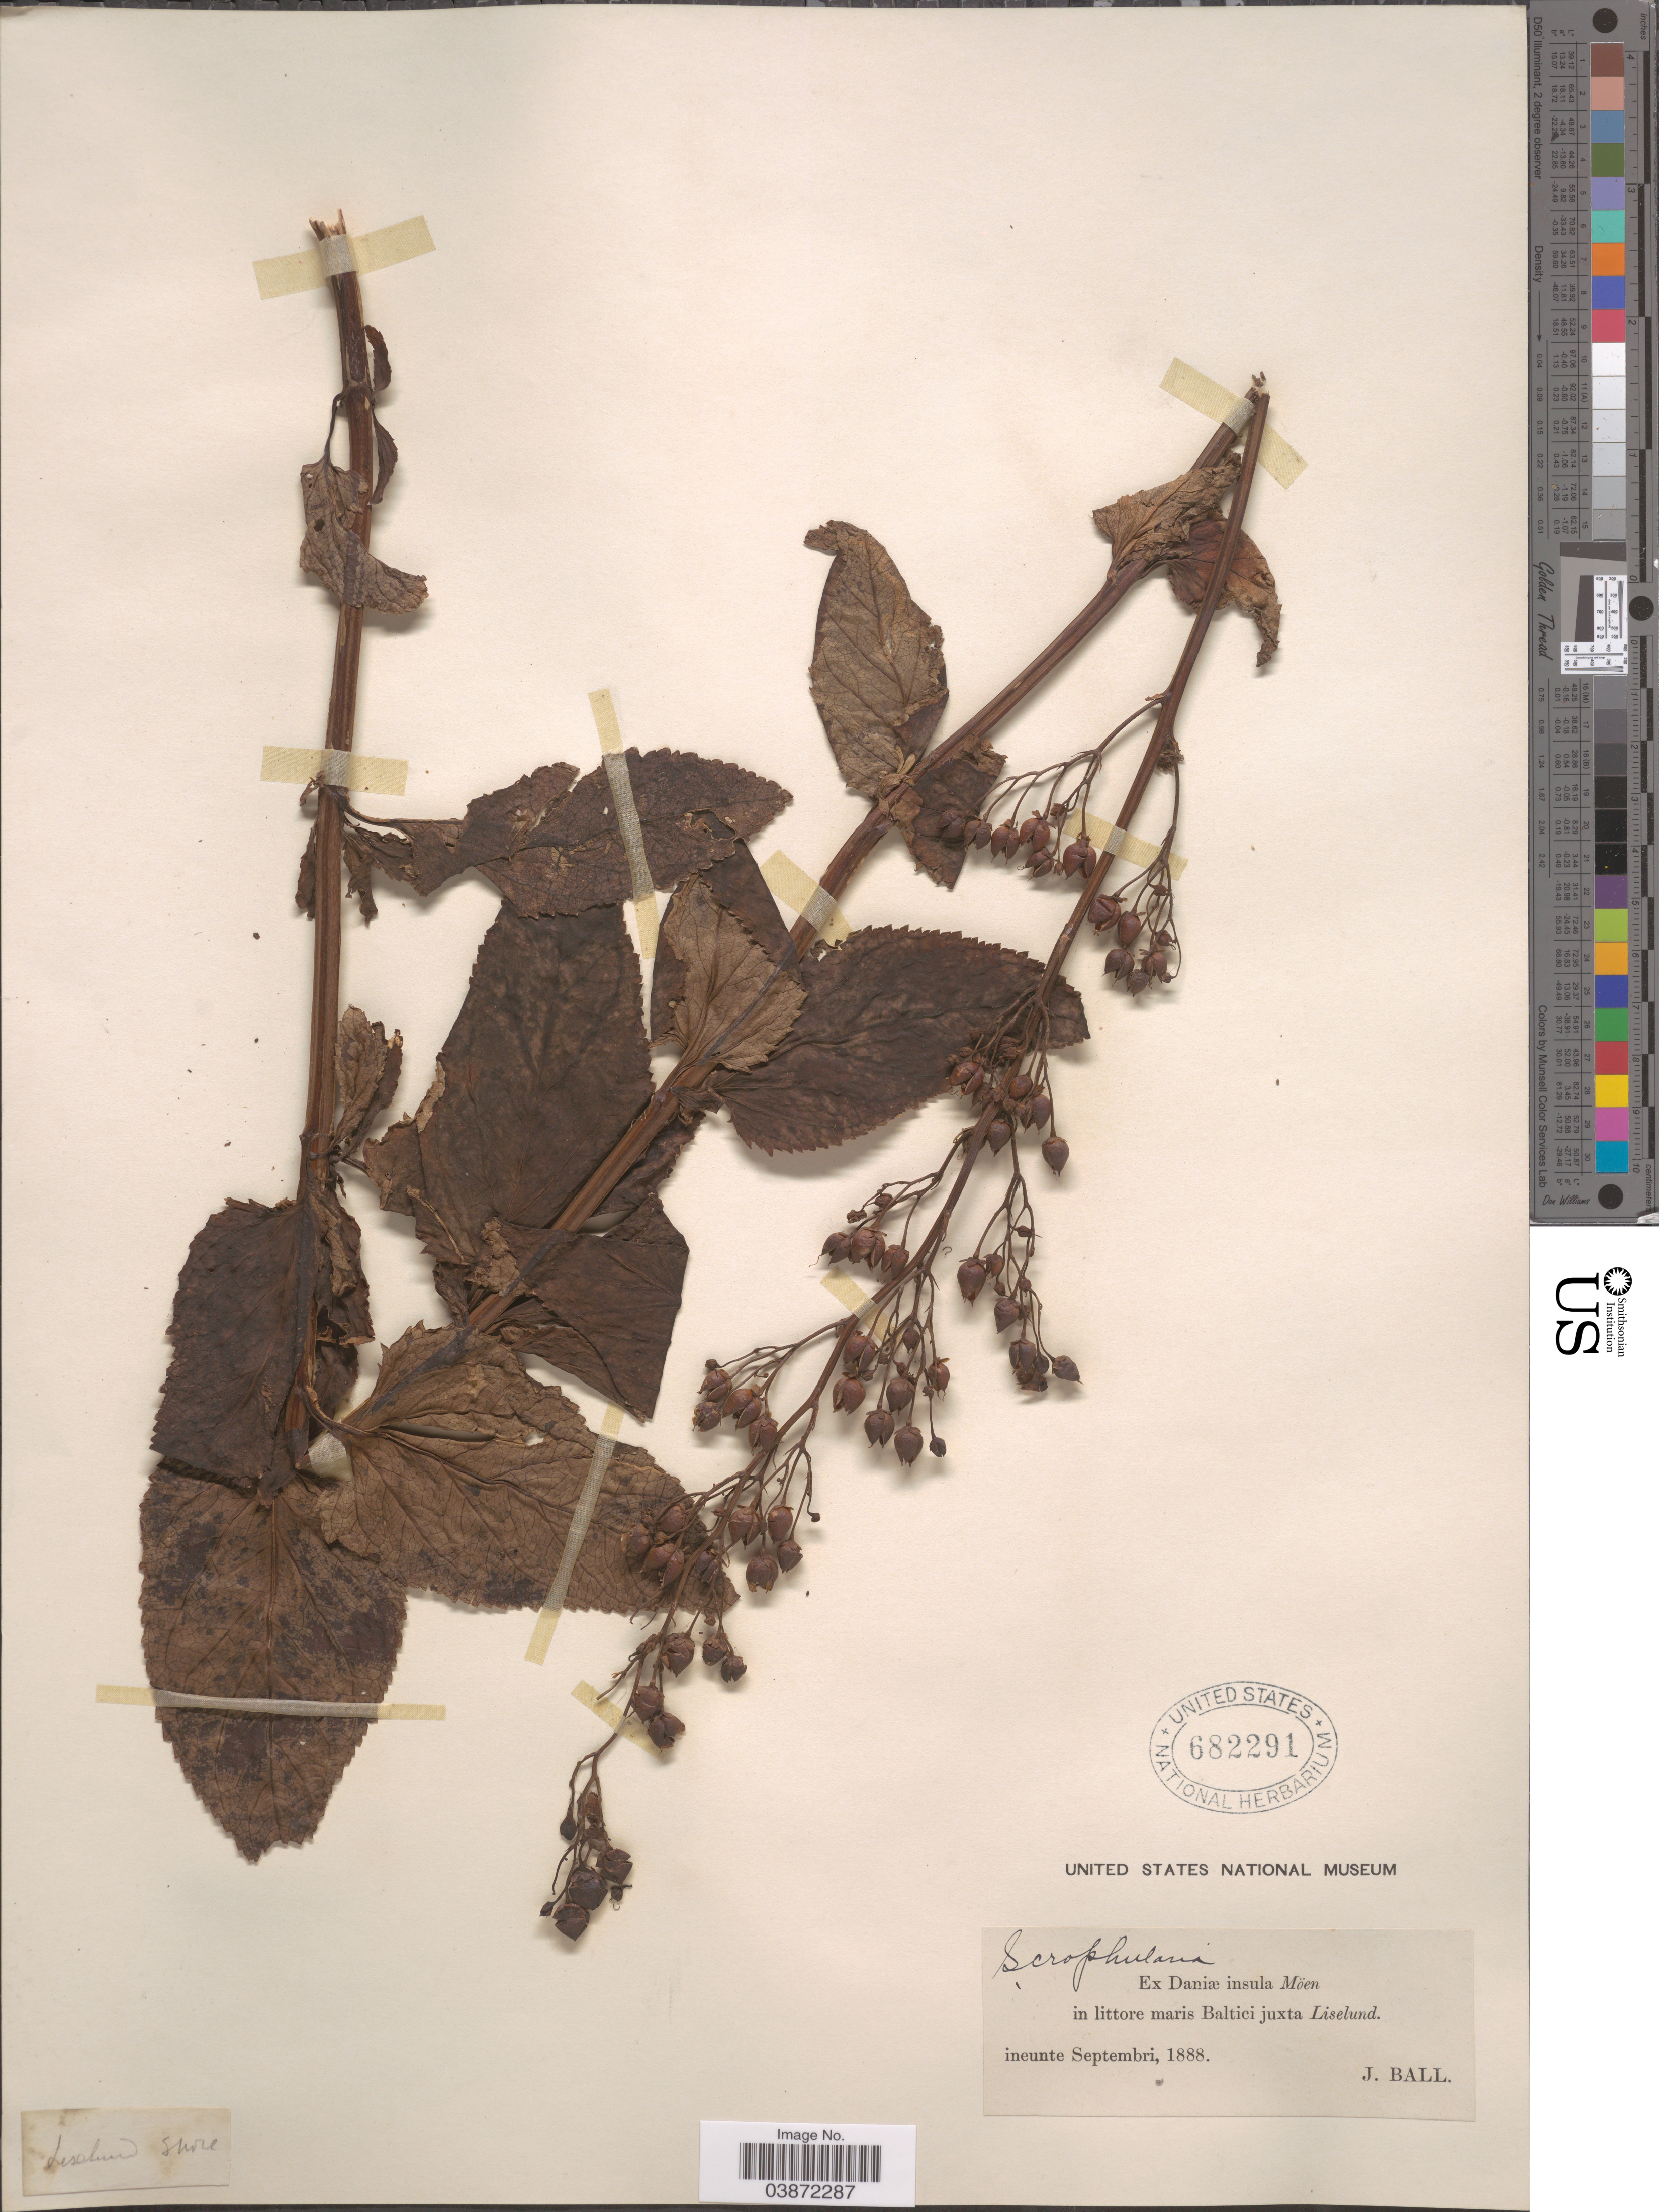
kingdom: Plantae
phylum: Tracheophyta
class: Magnoliopsida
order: Lamiales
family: Scrophulariaceae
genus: Scrophularia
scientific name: Scrophularia sp.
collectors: J. Ball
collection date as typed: ineunte Septembri, 1888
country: Micronesia, Federated States of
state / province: Truk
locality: Ex Daniæ insula Möen in littore maris Baltici juxta Liselund.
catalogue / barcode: US 682291